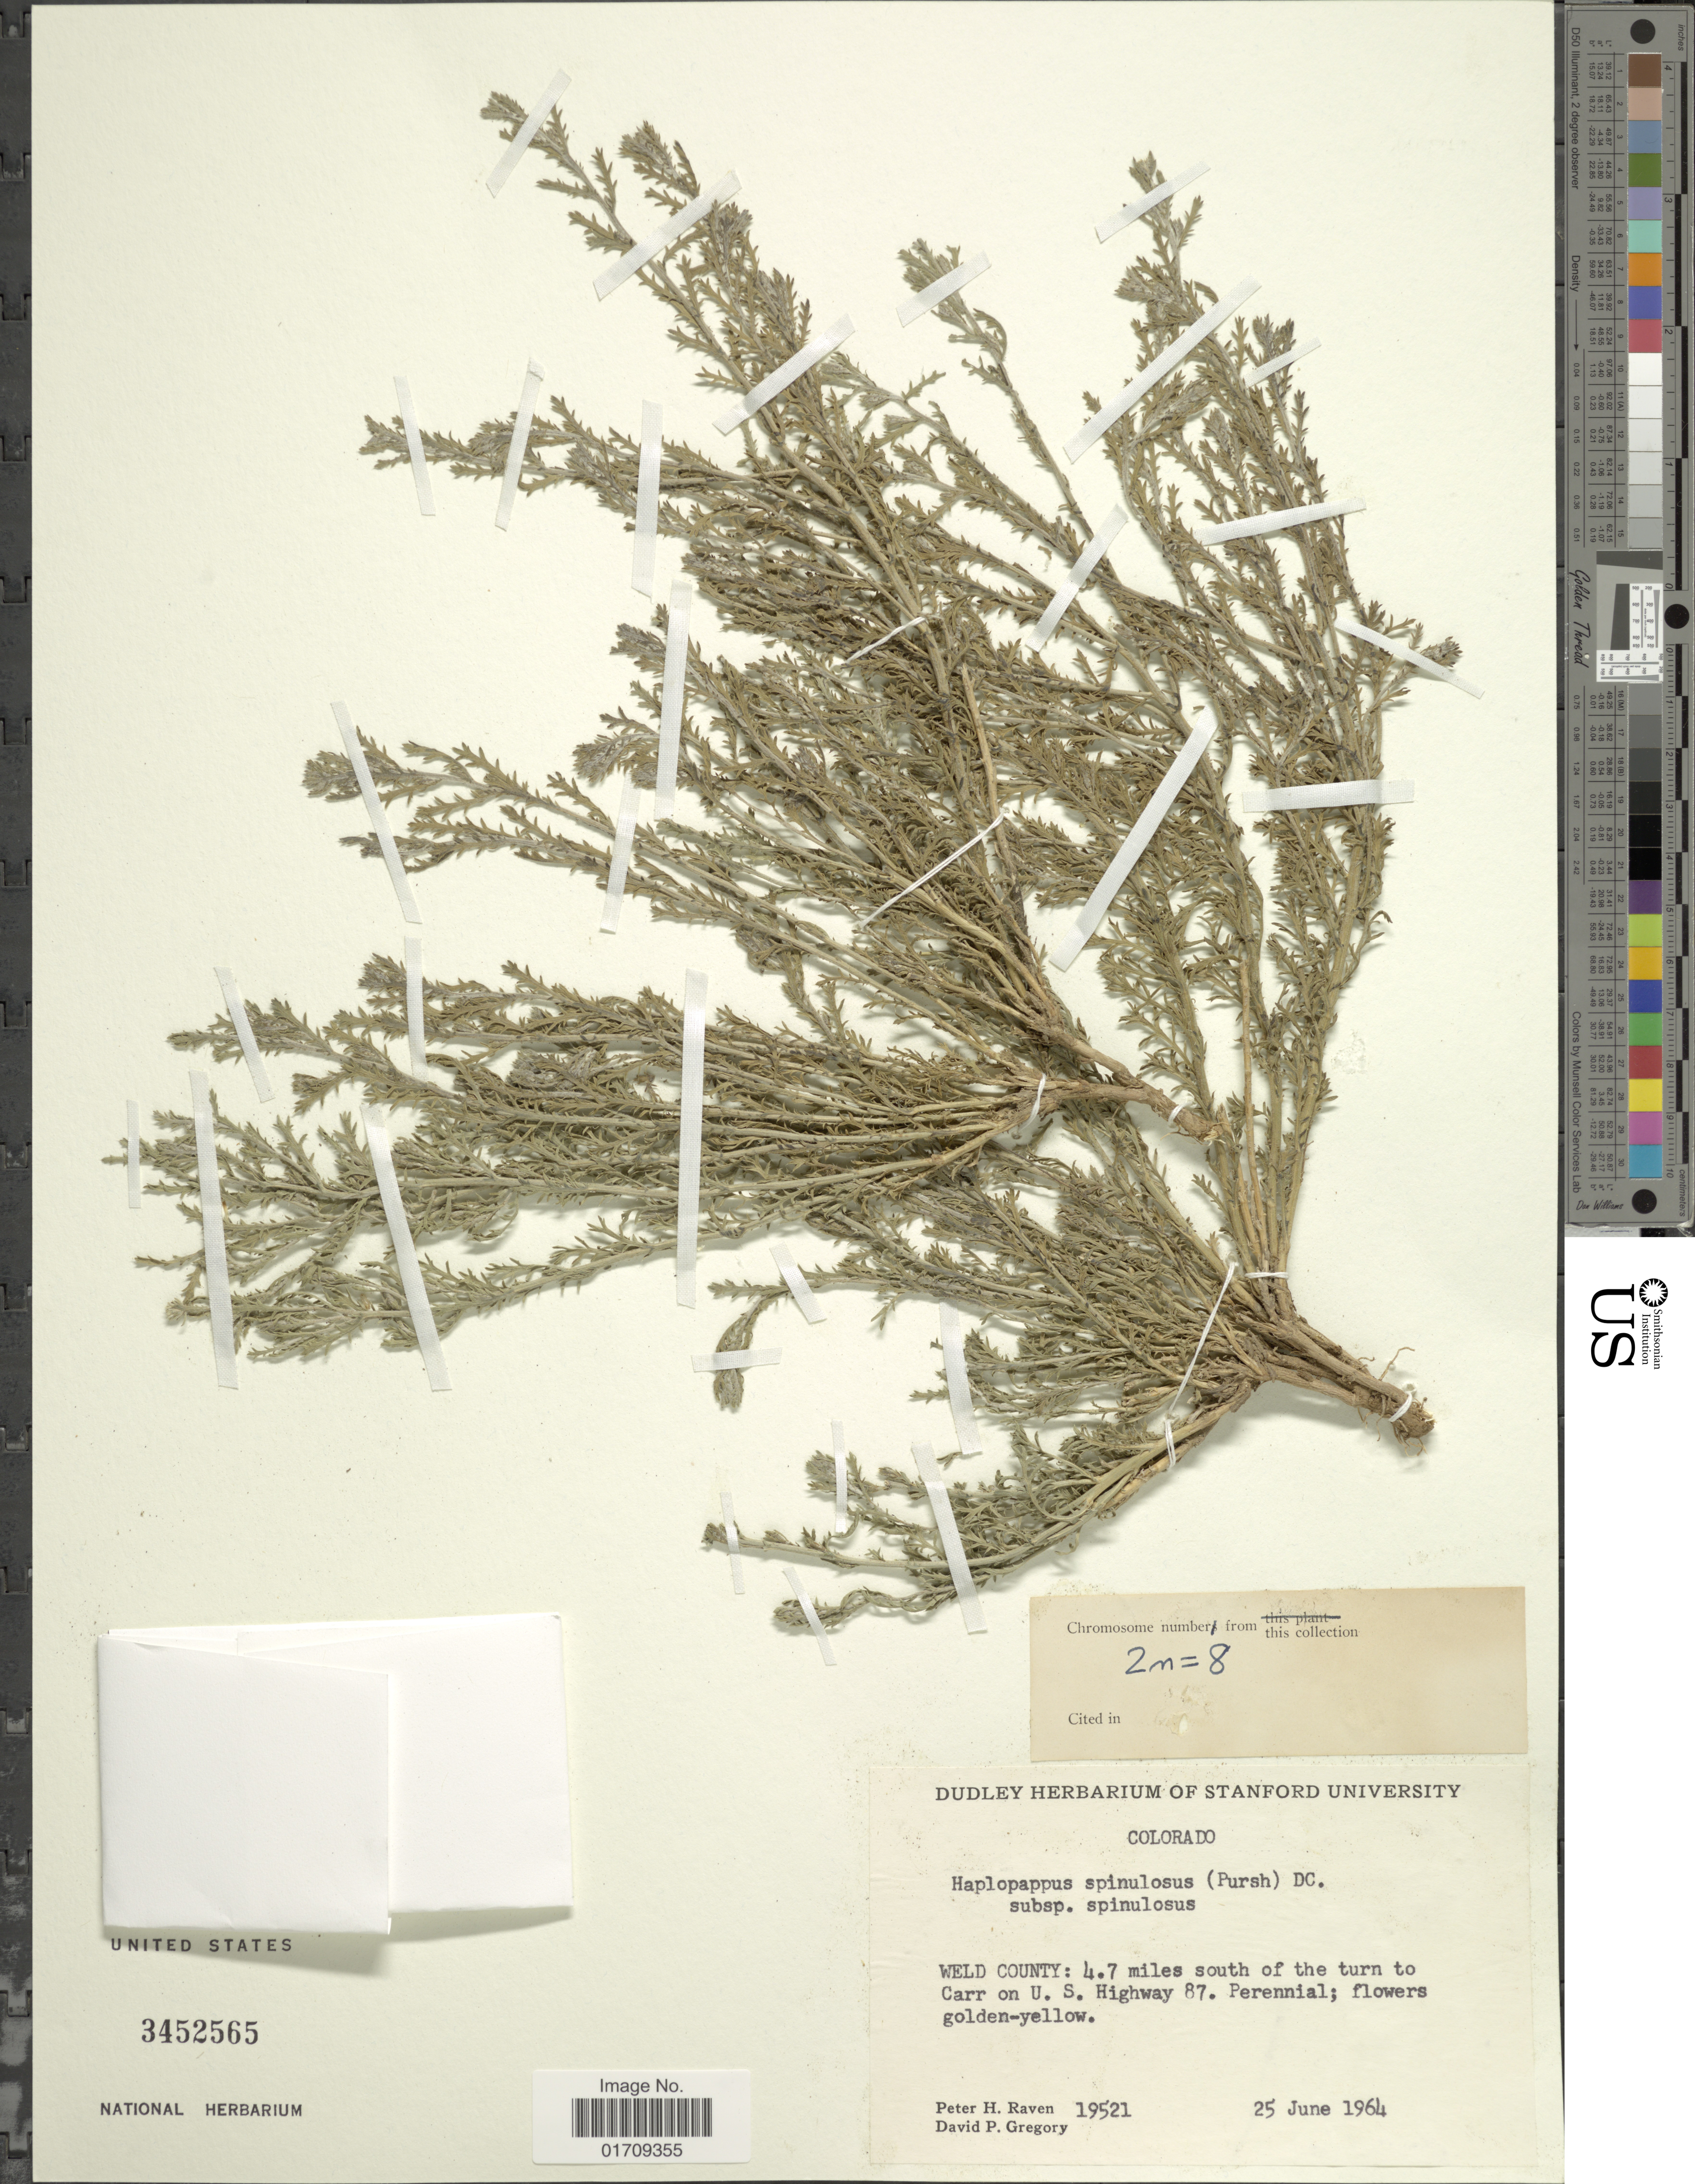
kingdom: Plantae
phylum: Tracheophyta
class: Magnoliopsida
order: Asterales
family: Asteraceae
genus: Machaeranthera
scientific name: Machaeranthera spinulosa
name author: Greene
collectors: P. Raven & D. Gregory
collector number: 19521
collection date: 1964-06-25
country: United States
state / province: Colorado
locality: Weld County, 4.7 miles south of the turn to Carr on U.S. Highway 87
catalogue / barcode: US 3452565